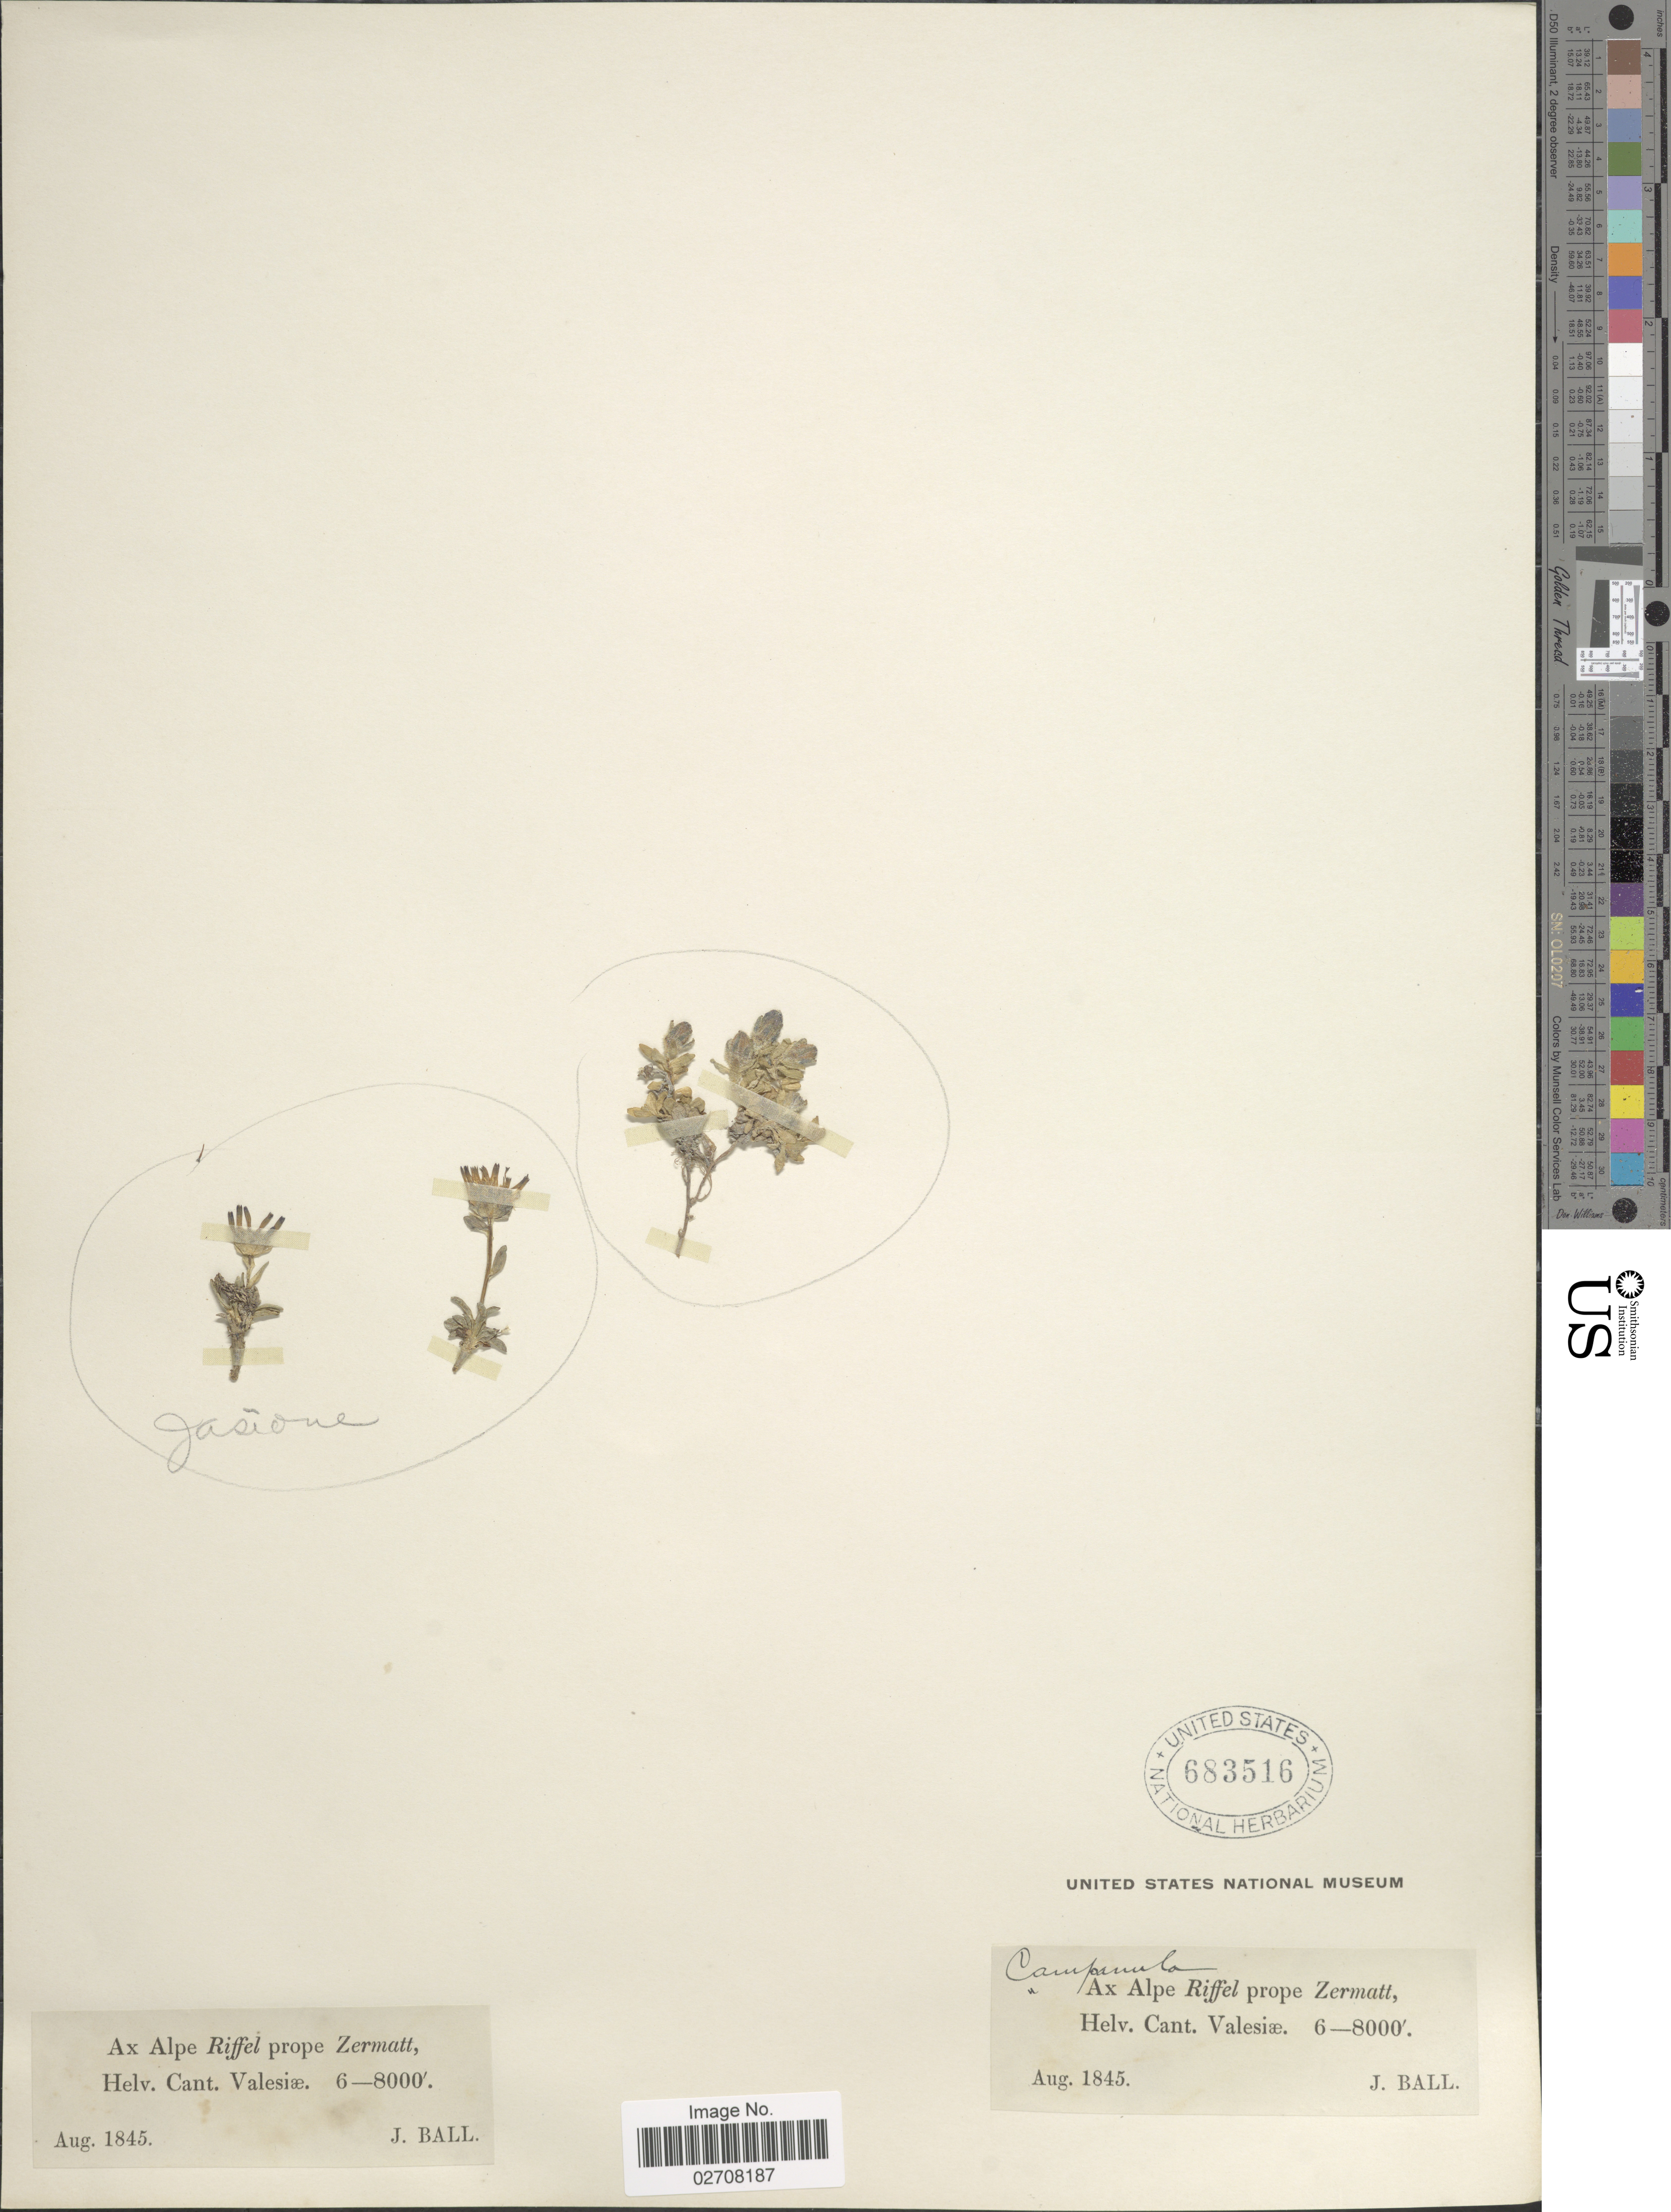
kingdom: Plantae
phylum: Tracheophyta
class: Magnoliopsida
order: Asterales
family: Campanulaceae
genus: Campanula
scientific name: Campanula sp.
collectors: J. Ball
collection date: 1845-08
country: Switzerland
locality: Ax Alpe Rifel prope Zermatt, Helv. Cant. Valesiae.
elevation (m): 1829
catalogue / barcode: US 683516